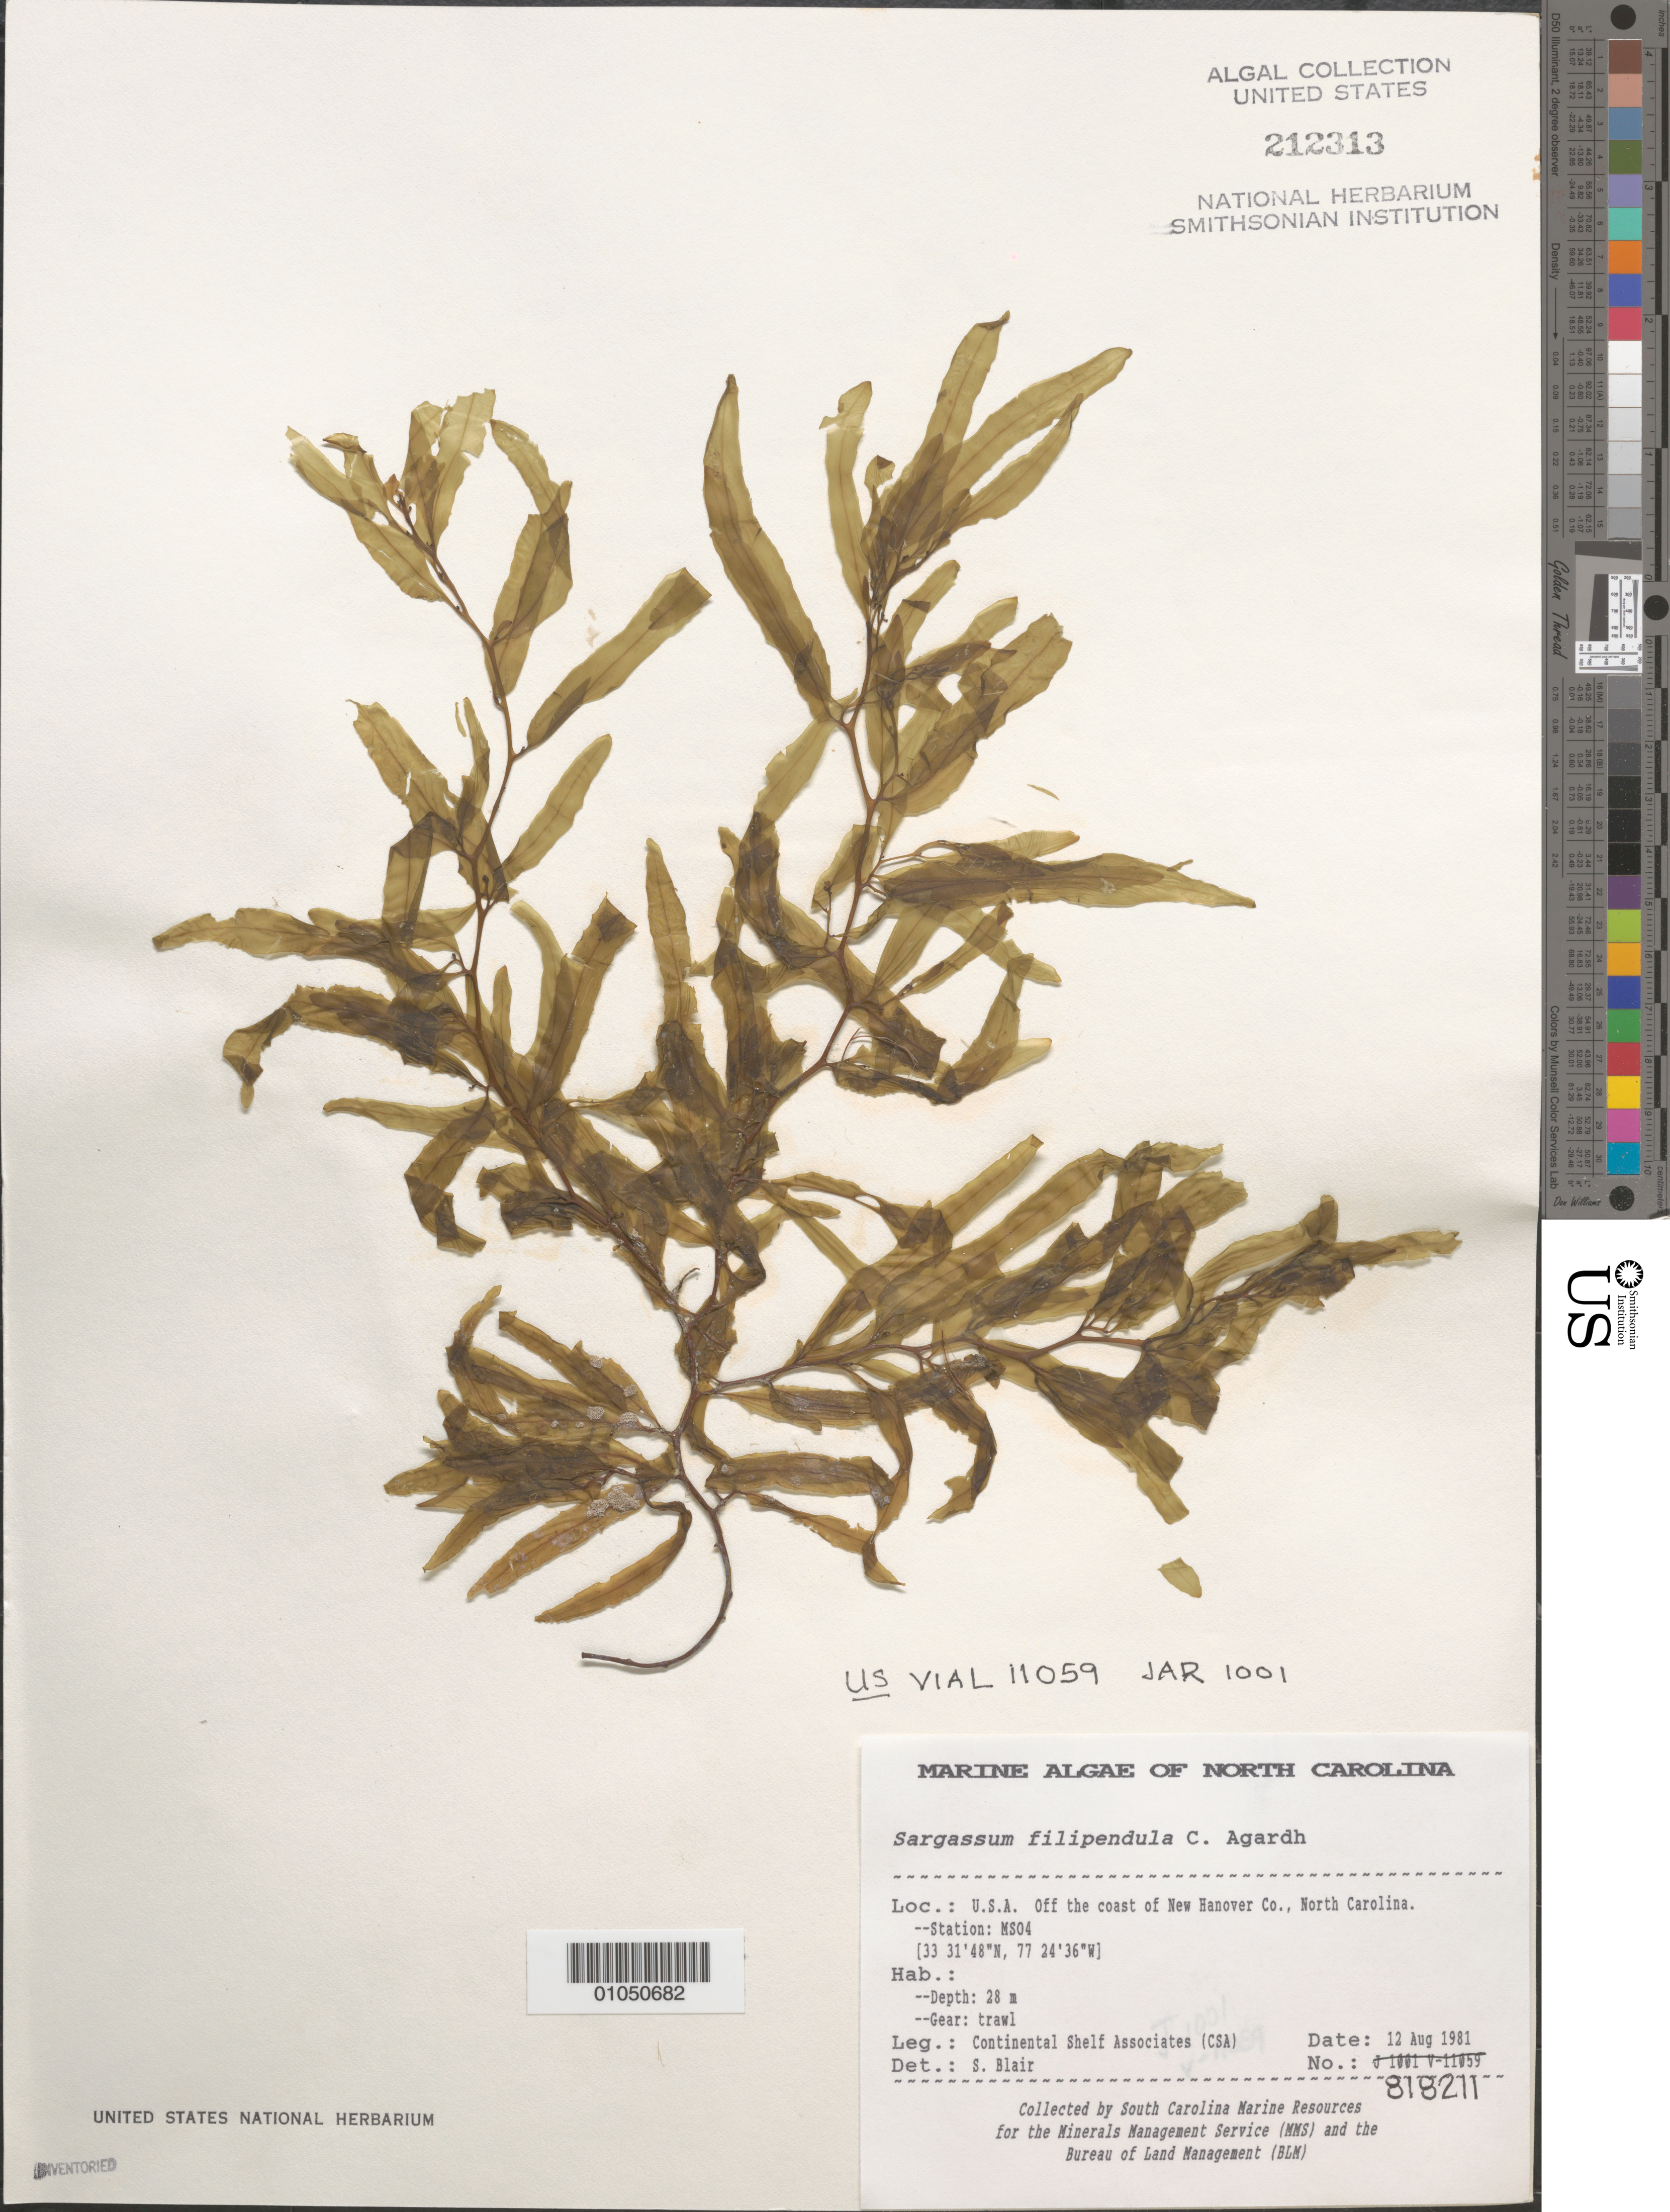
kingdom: Chromista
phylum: Ochrophyta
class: Phaeophyceae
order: Fucales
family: Sargassaceae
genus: Sargassum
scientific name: Sargassum filipendula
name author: C. Agardh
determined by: Blair, S. M.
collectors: Continental Shelf Associates for the MMS/BLM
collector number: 818211 Station MS04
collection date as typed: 12 Aug 1981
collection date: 1981-08-12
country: United States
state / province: North Carolina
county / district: New Hanover County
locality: Off coast of New Hanover County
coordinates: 33 31'48"N, 77 24'36"W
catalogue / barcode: US 212313